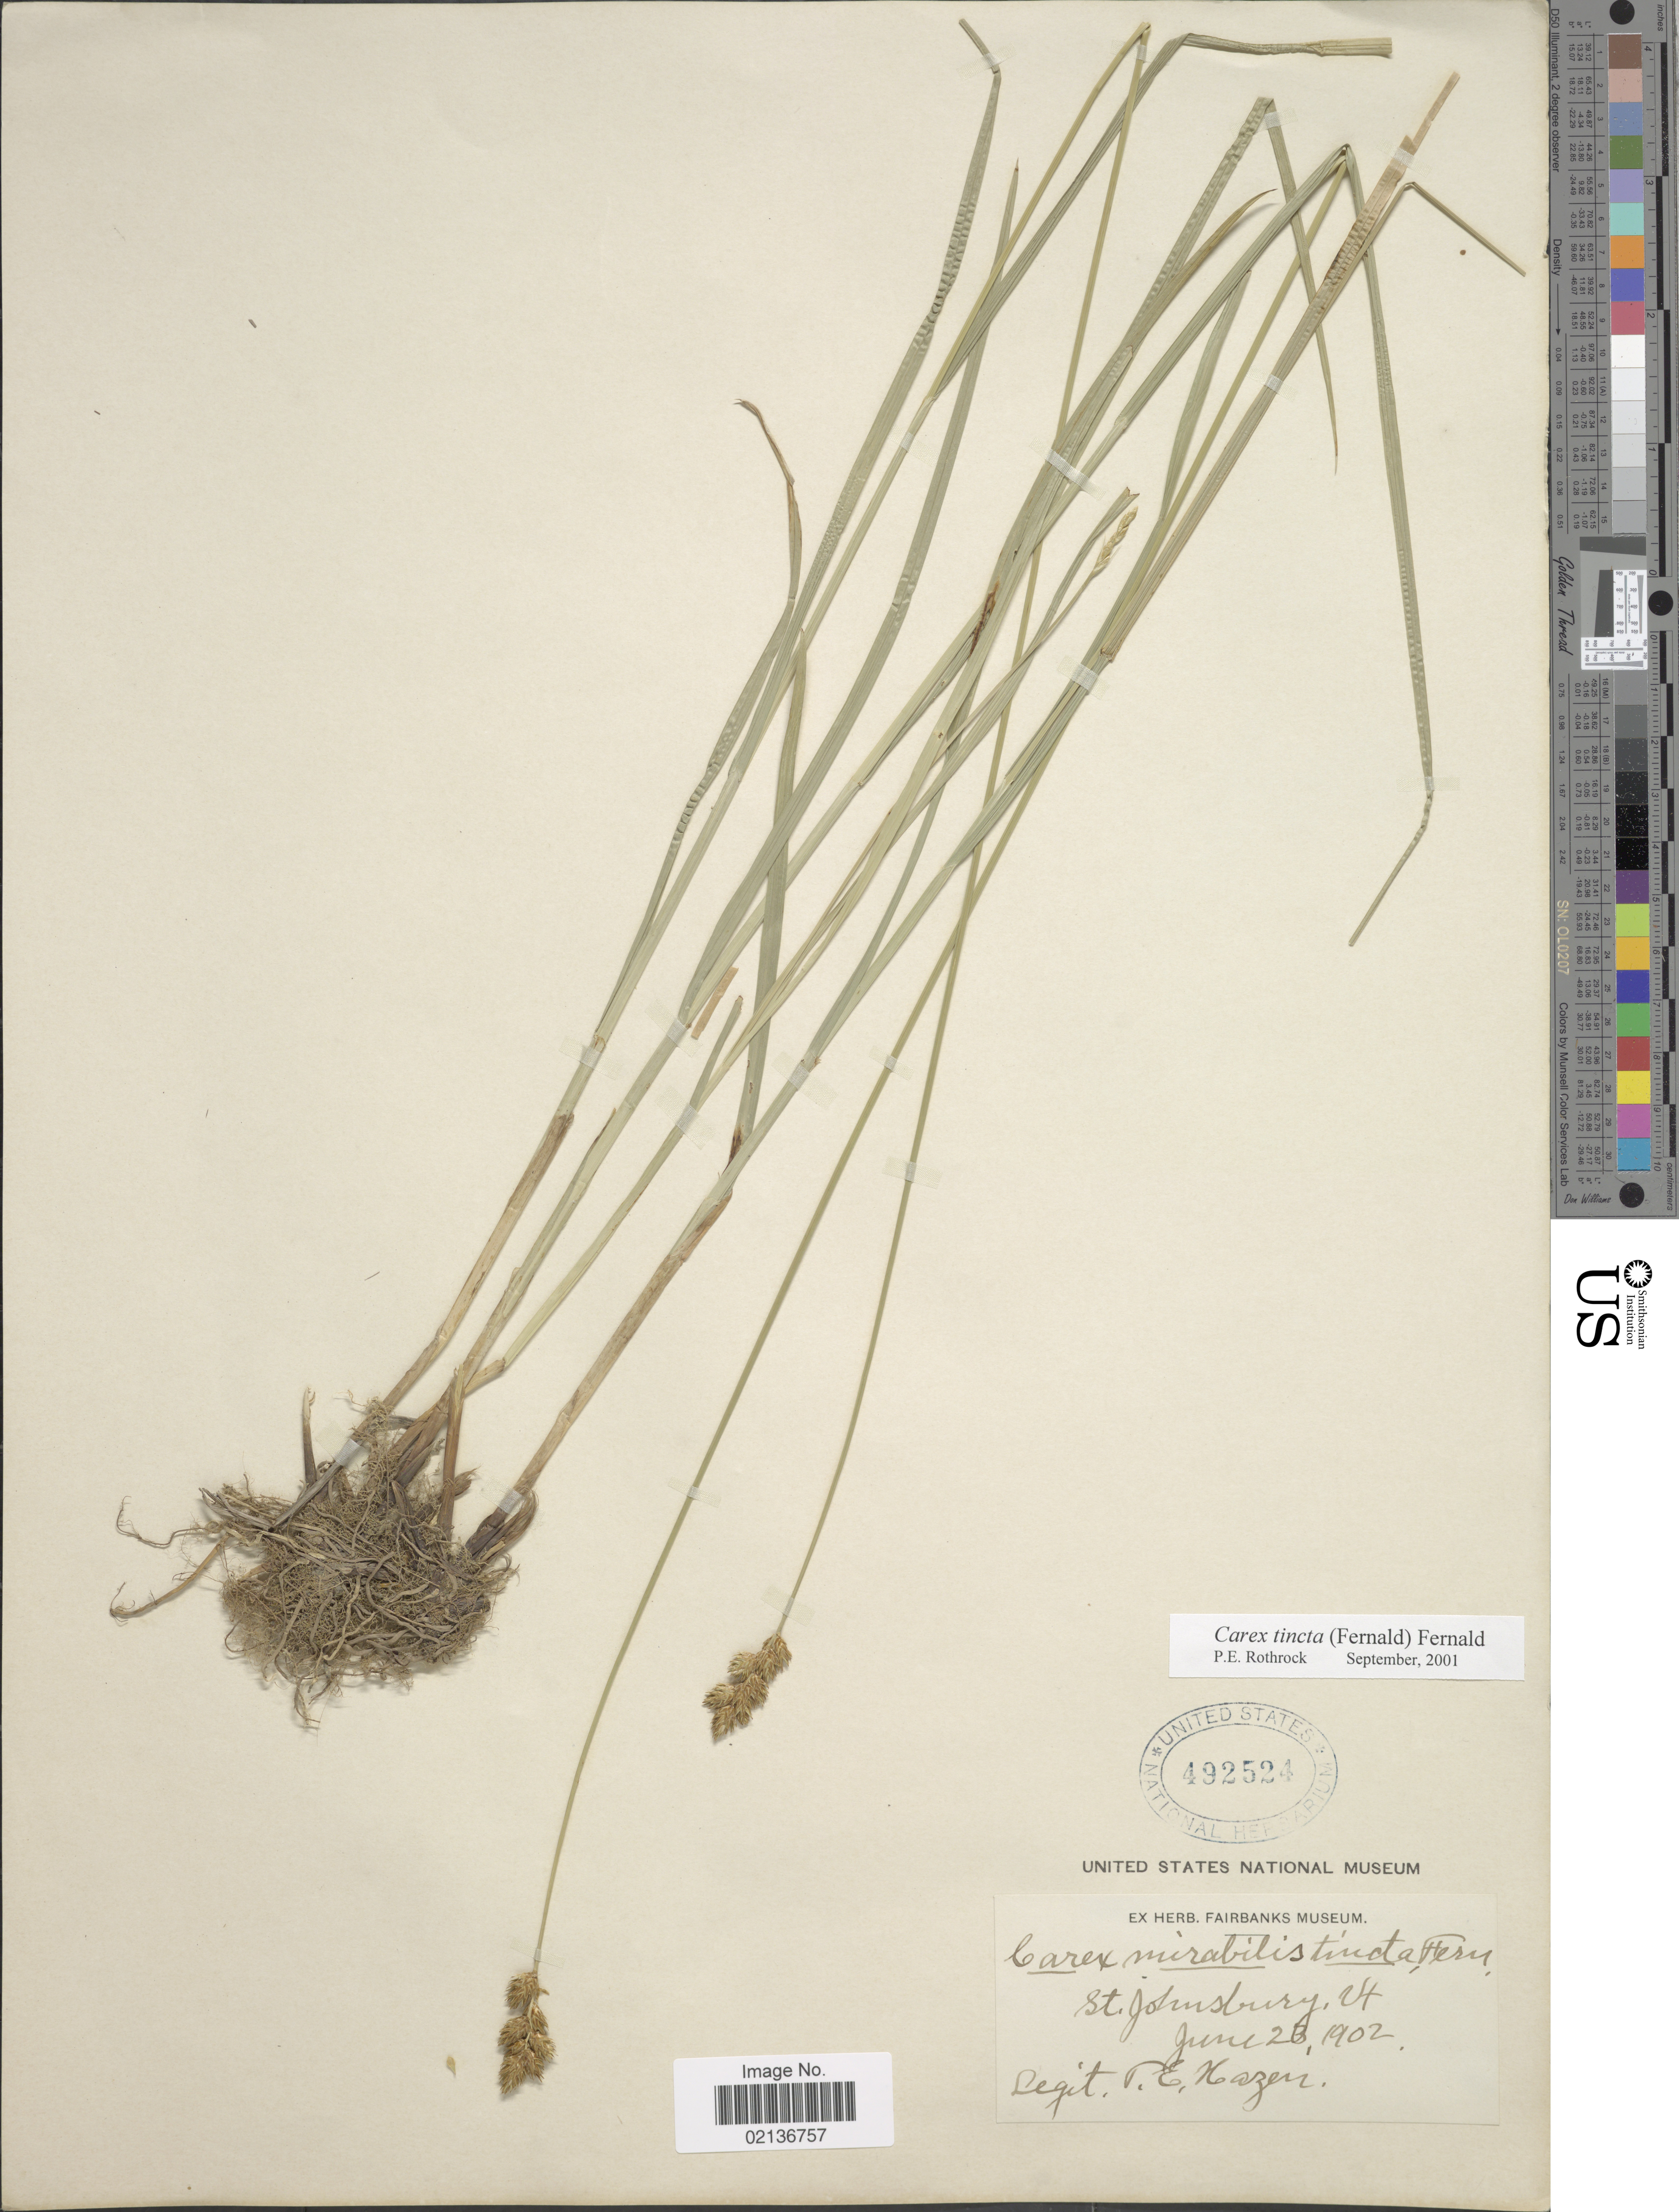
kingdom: Plantae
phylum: Tracheophyta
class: Liliopsida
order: Poales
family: Cyperaceae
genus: Carex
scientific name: Carex tincta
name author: (Fernald) Fernald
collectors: T. E. Hazen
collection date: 1902-06-23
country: United States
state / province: Vermont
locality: St. Johnsburg,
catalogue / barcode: US 492524